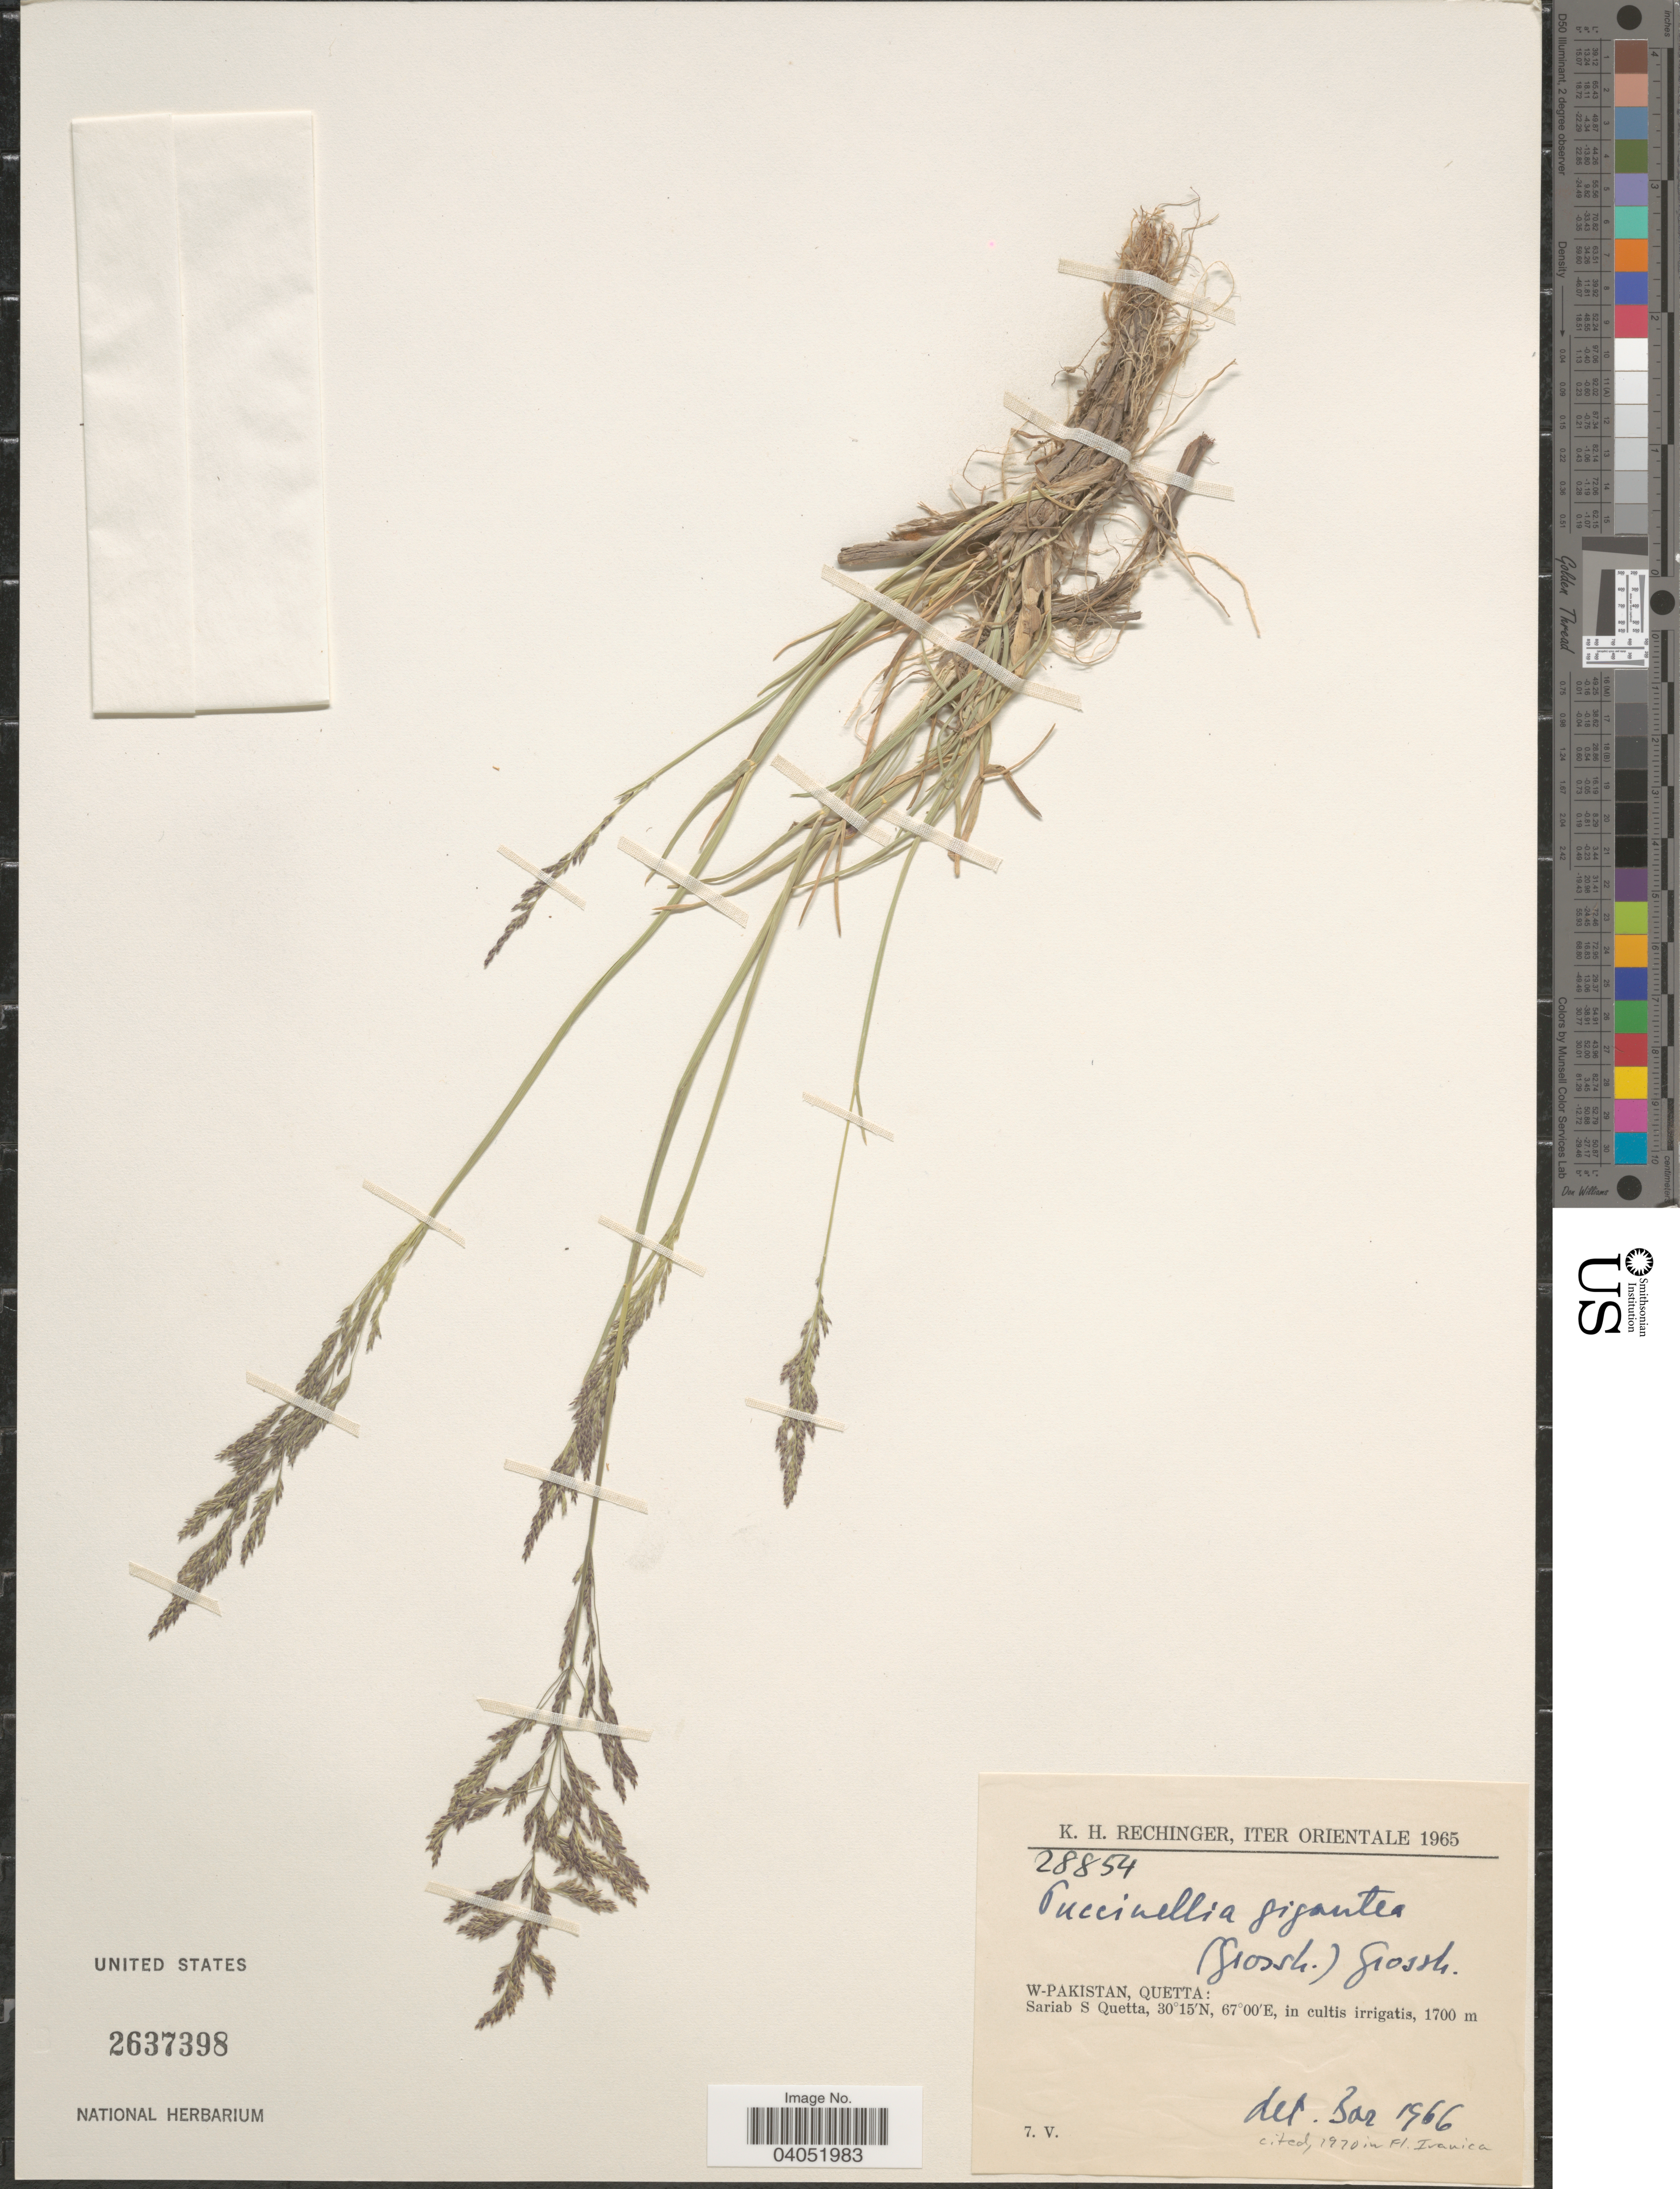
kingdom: Plantae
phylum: Tracheophyta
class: Liliopsida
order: Poales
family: Poaceae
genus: Puccinellia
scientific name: Puccinellia gigantea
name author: (Grossh.) Grossh.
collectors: K. H. Rechinger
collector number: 28854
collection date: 1965-05-07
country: Pakistan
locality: Iter Orientale. W-Pakistan, Quetta: Sariab S Quetta.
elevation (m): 1700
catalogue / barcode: US 2637398